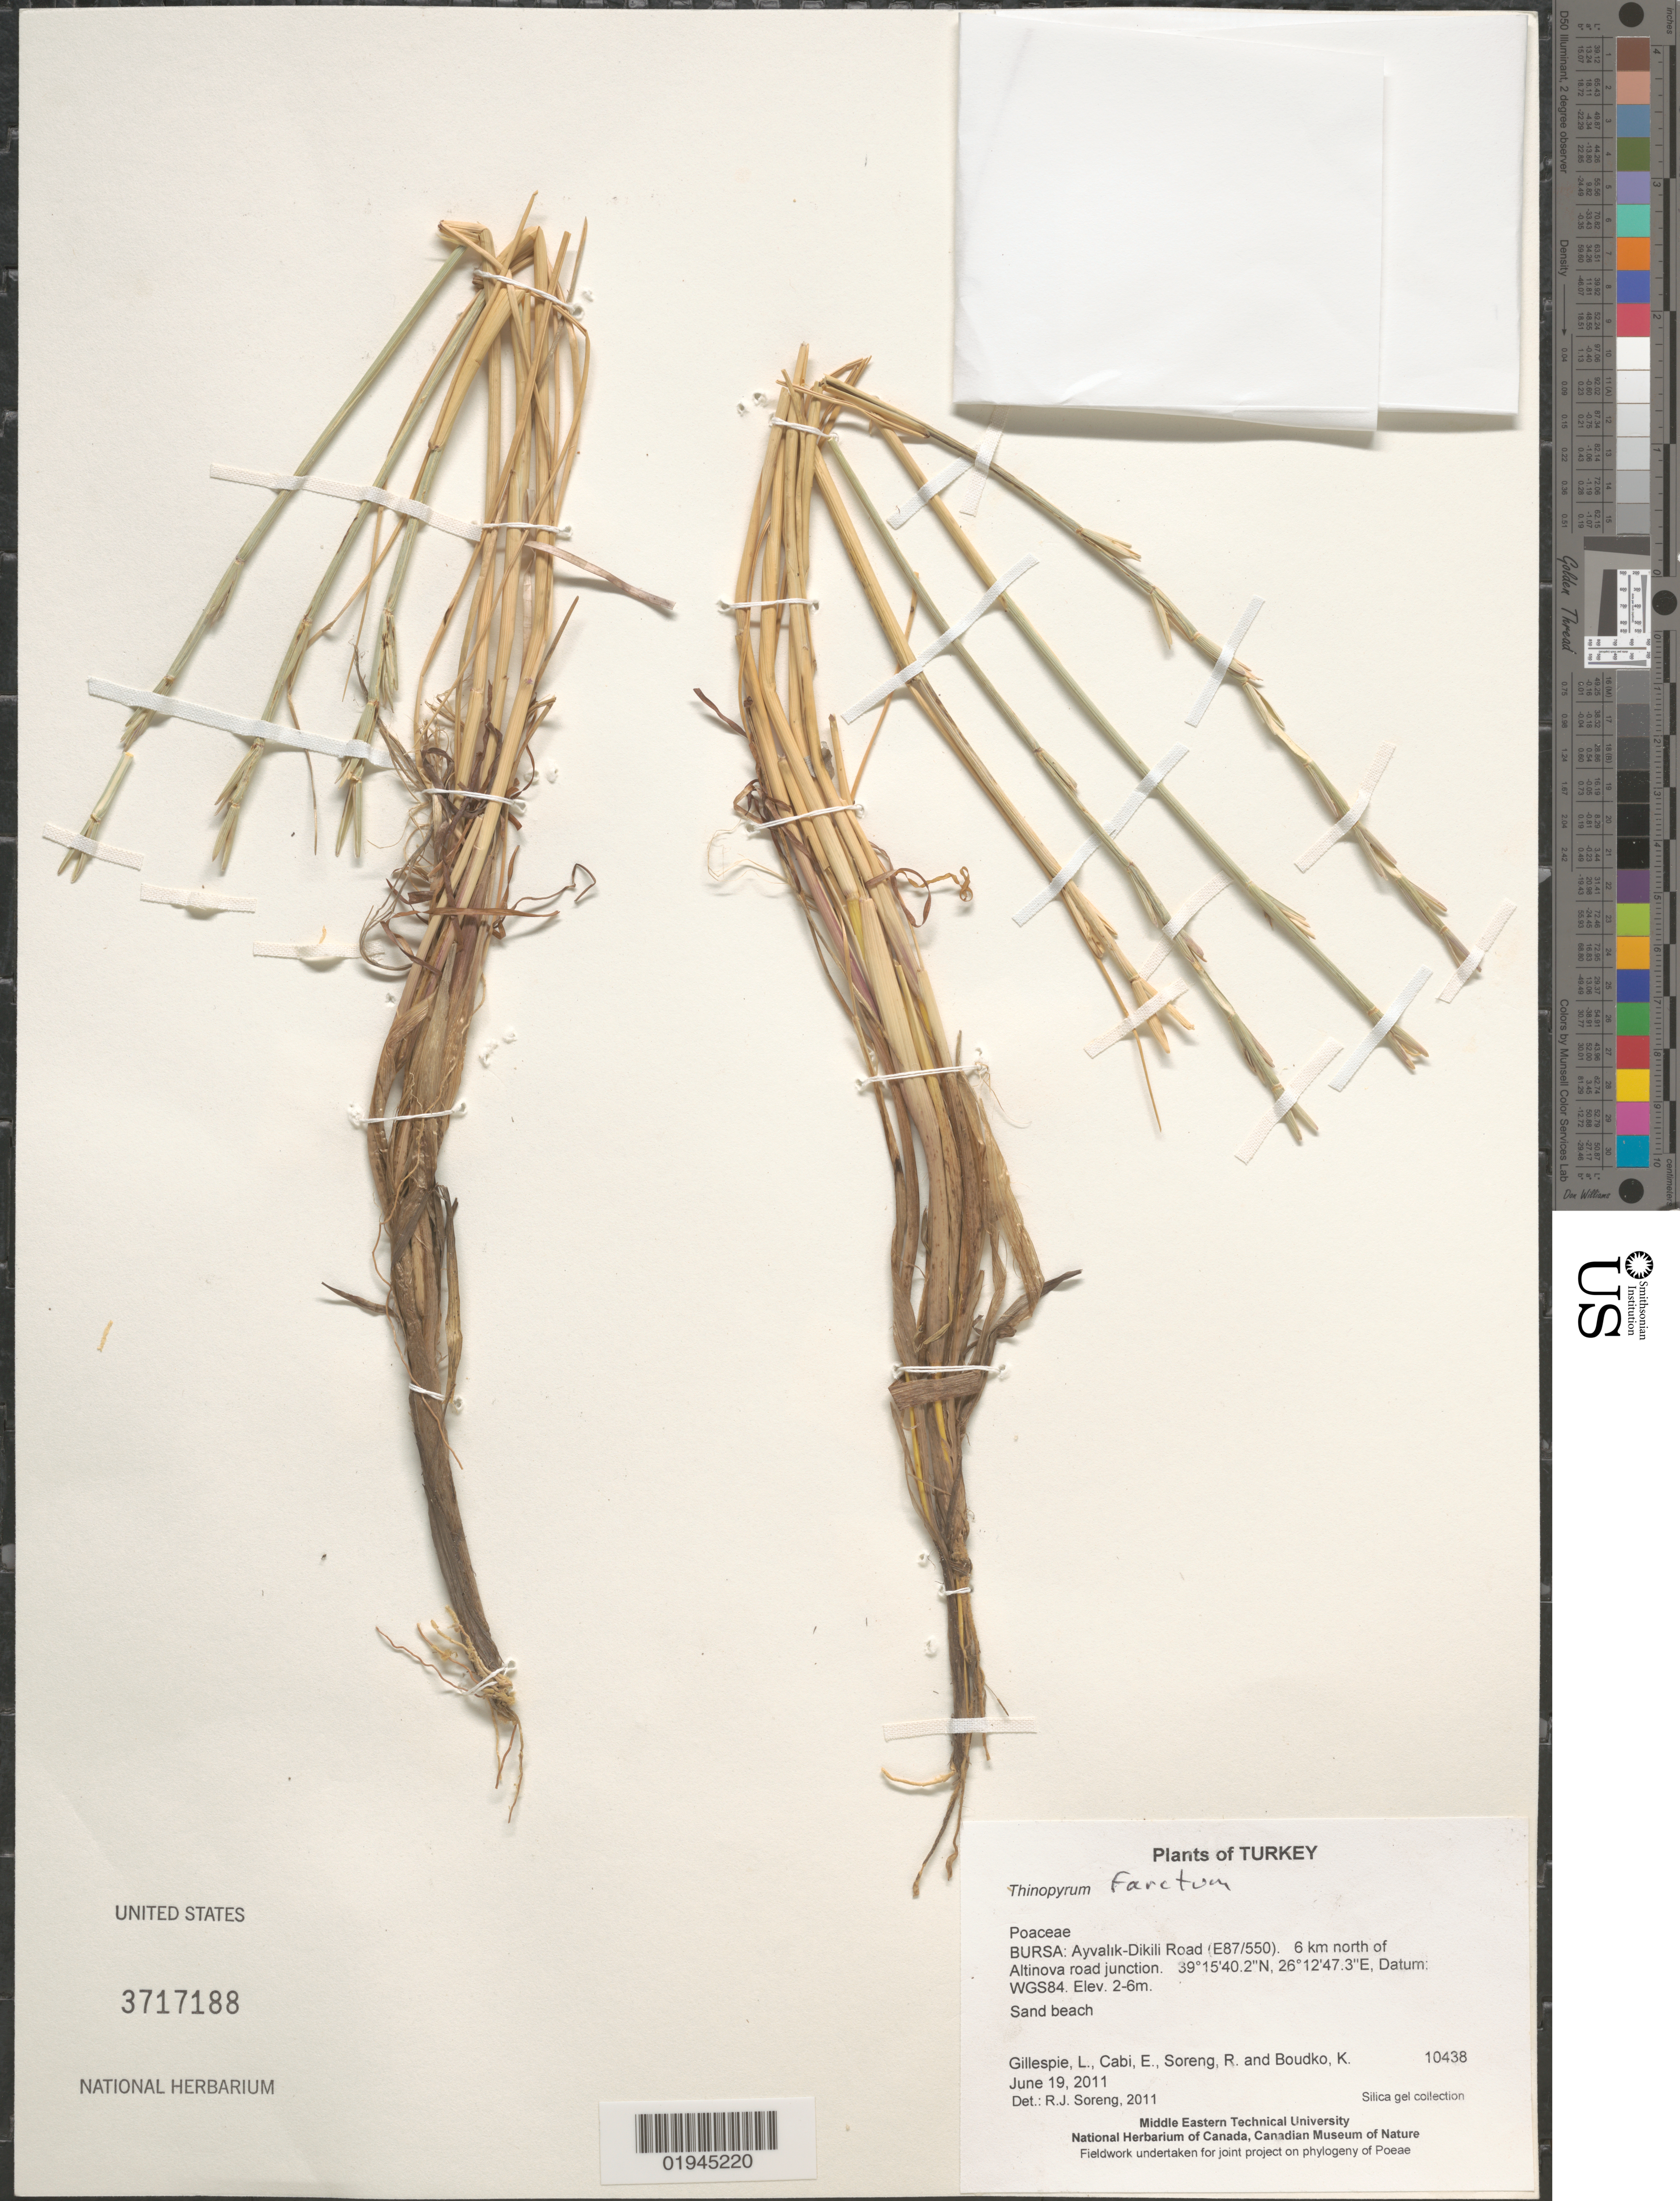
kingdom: Plantae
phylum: Tracheophyta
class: Liliopsida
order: Poales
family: Poaceae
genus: Thinopyrum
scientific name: Thinopyrum sp.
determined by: Soreng, Robert J., Research Associate (BOT), Smithsonian Institution - National Museum of Natural History (UNITED STATES)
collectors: L. J. Gillespie, E. Cabi, R. J. Soreng & K. Boudko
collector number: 10438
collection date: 2011-06-19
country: Turkey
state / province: Bursa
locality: Ayvalik-Dikili Road (E87/550). 6 km north of Altinova road junction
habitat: Sand beach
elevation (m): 2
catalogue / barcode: US 3717188